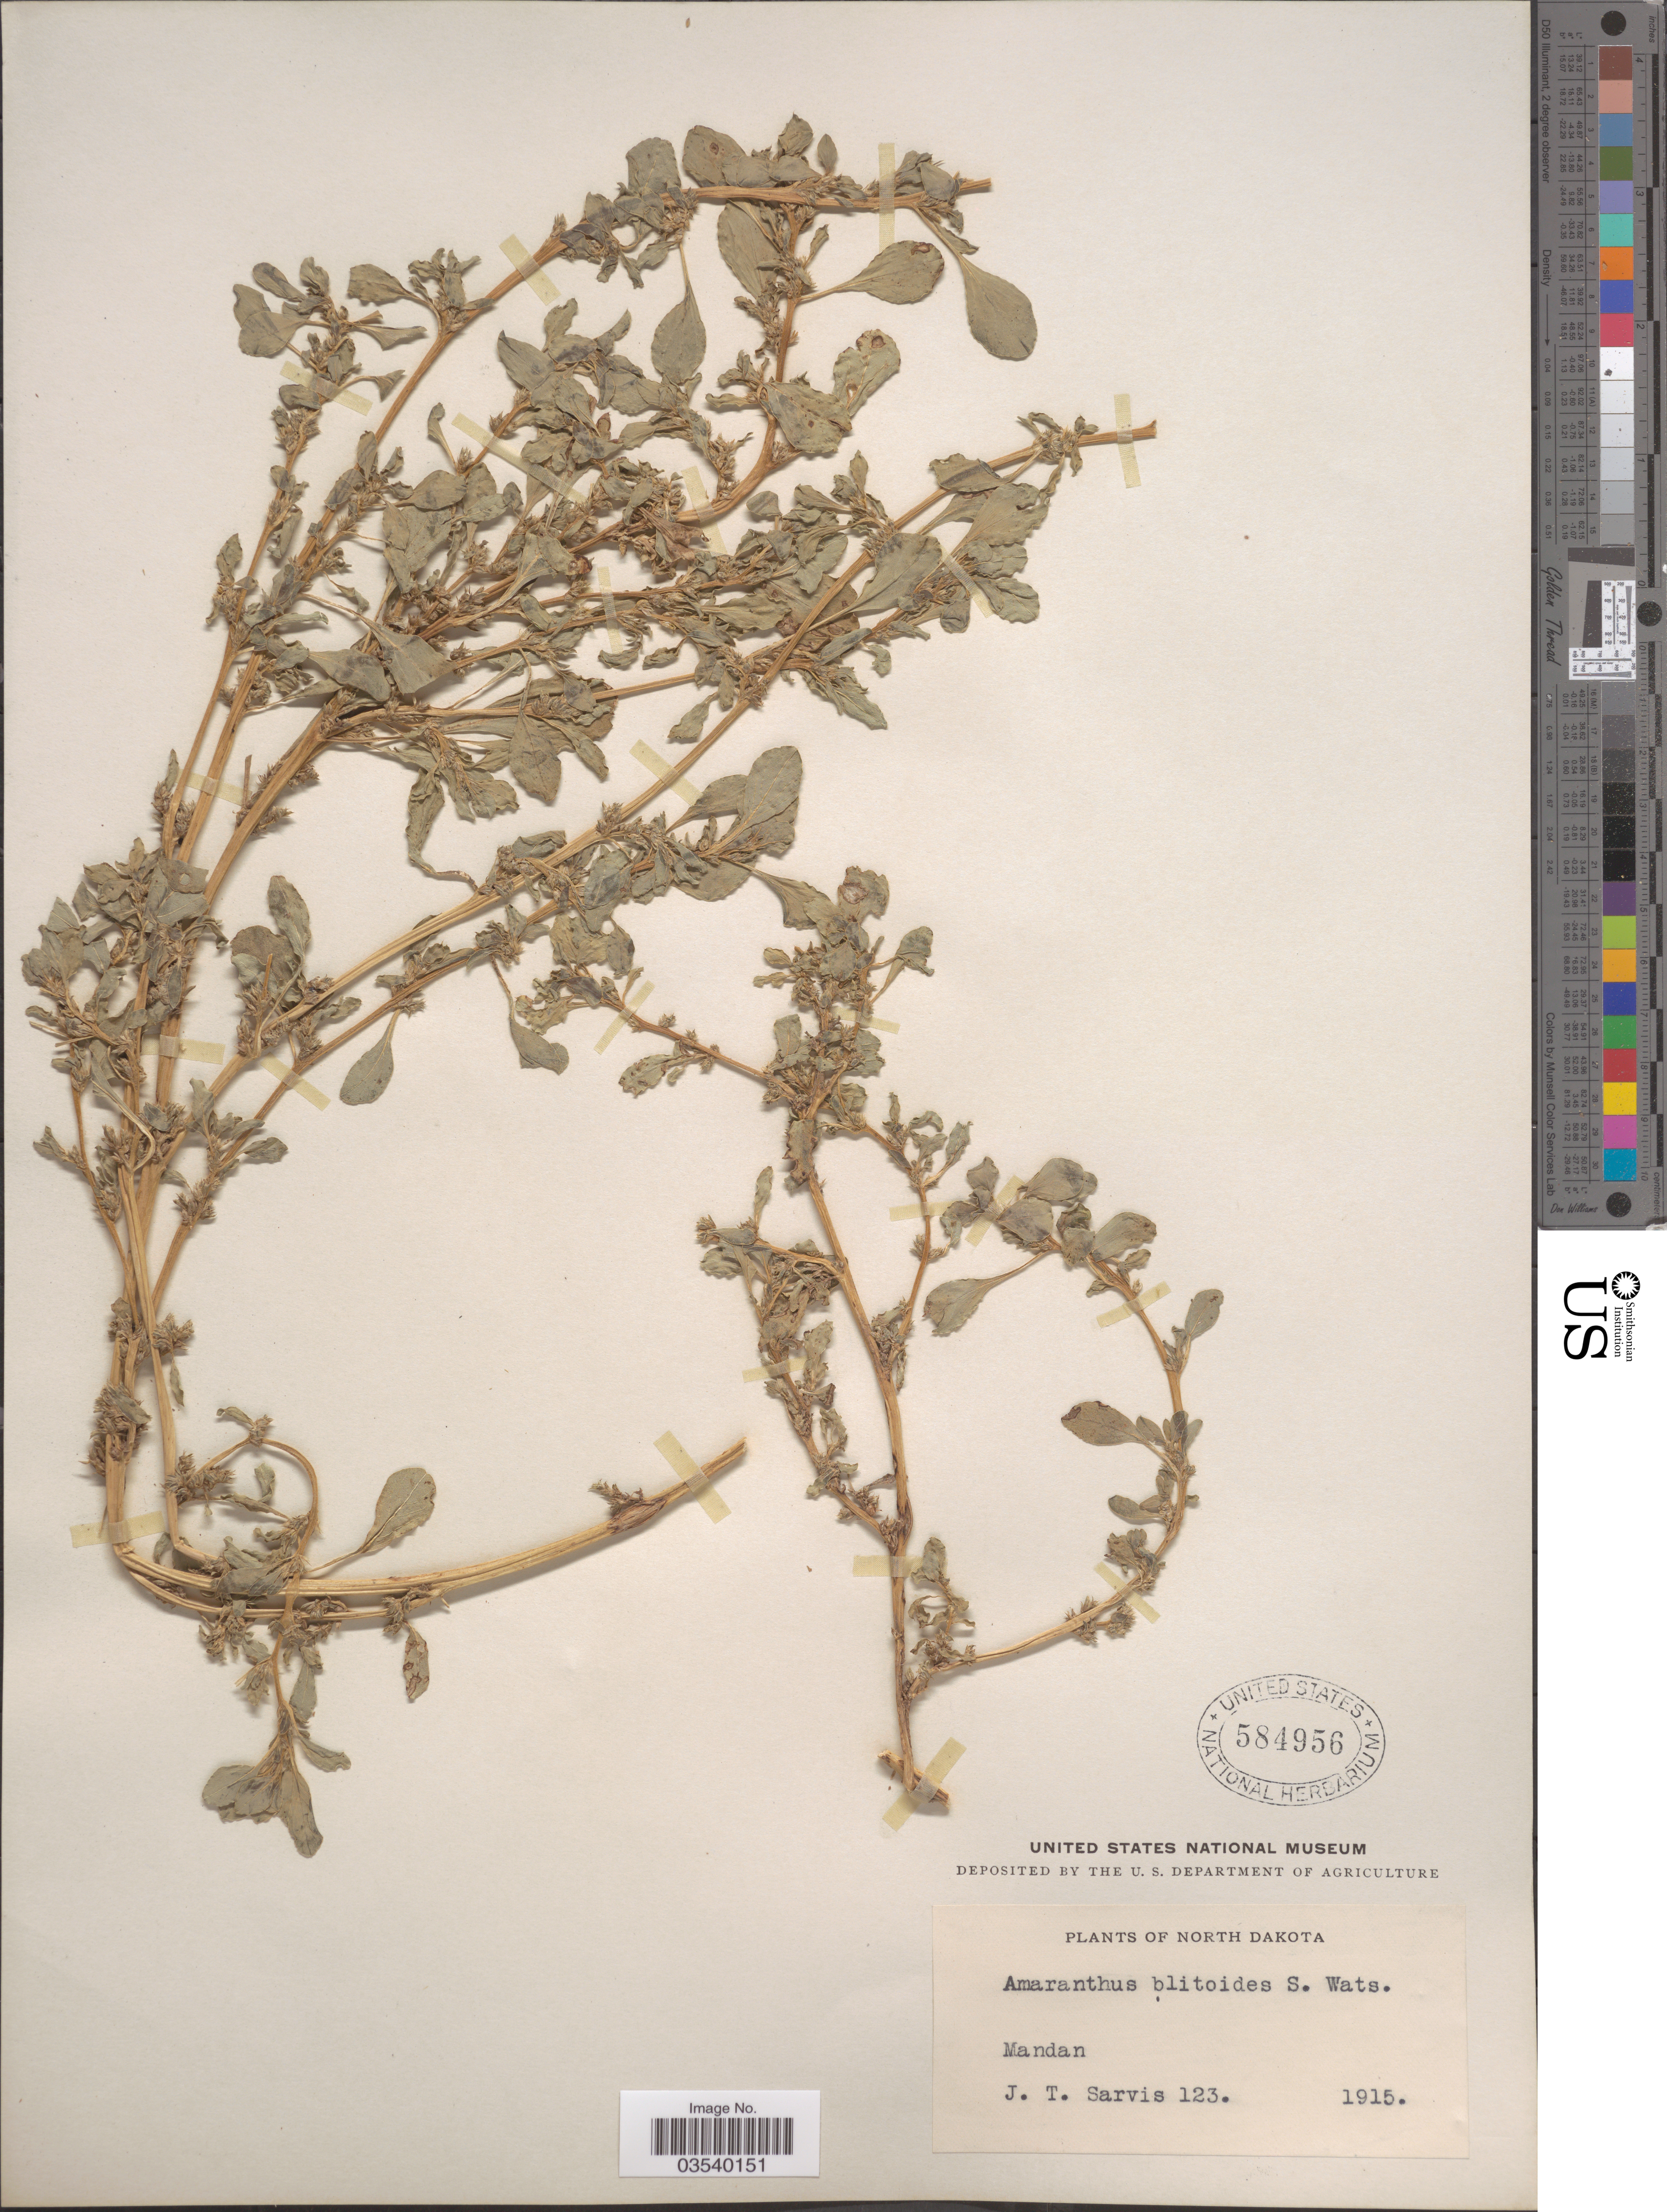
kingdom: Plantae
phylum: Tracheophyta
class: Magnoliopsida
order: Caryophyllales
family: Amaranthaceae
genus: Amaranthus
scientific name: Amaranthus blitoides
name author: S. Watson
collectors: J. Sarvis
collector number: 123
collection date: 1915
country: United States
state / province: North Dakota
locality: Mandan.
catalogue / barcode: US 584956